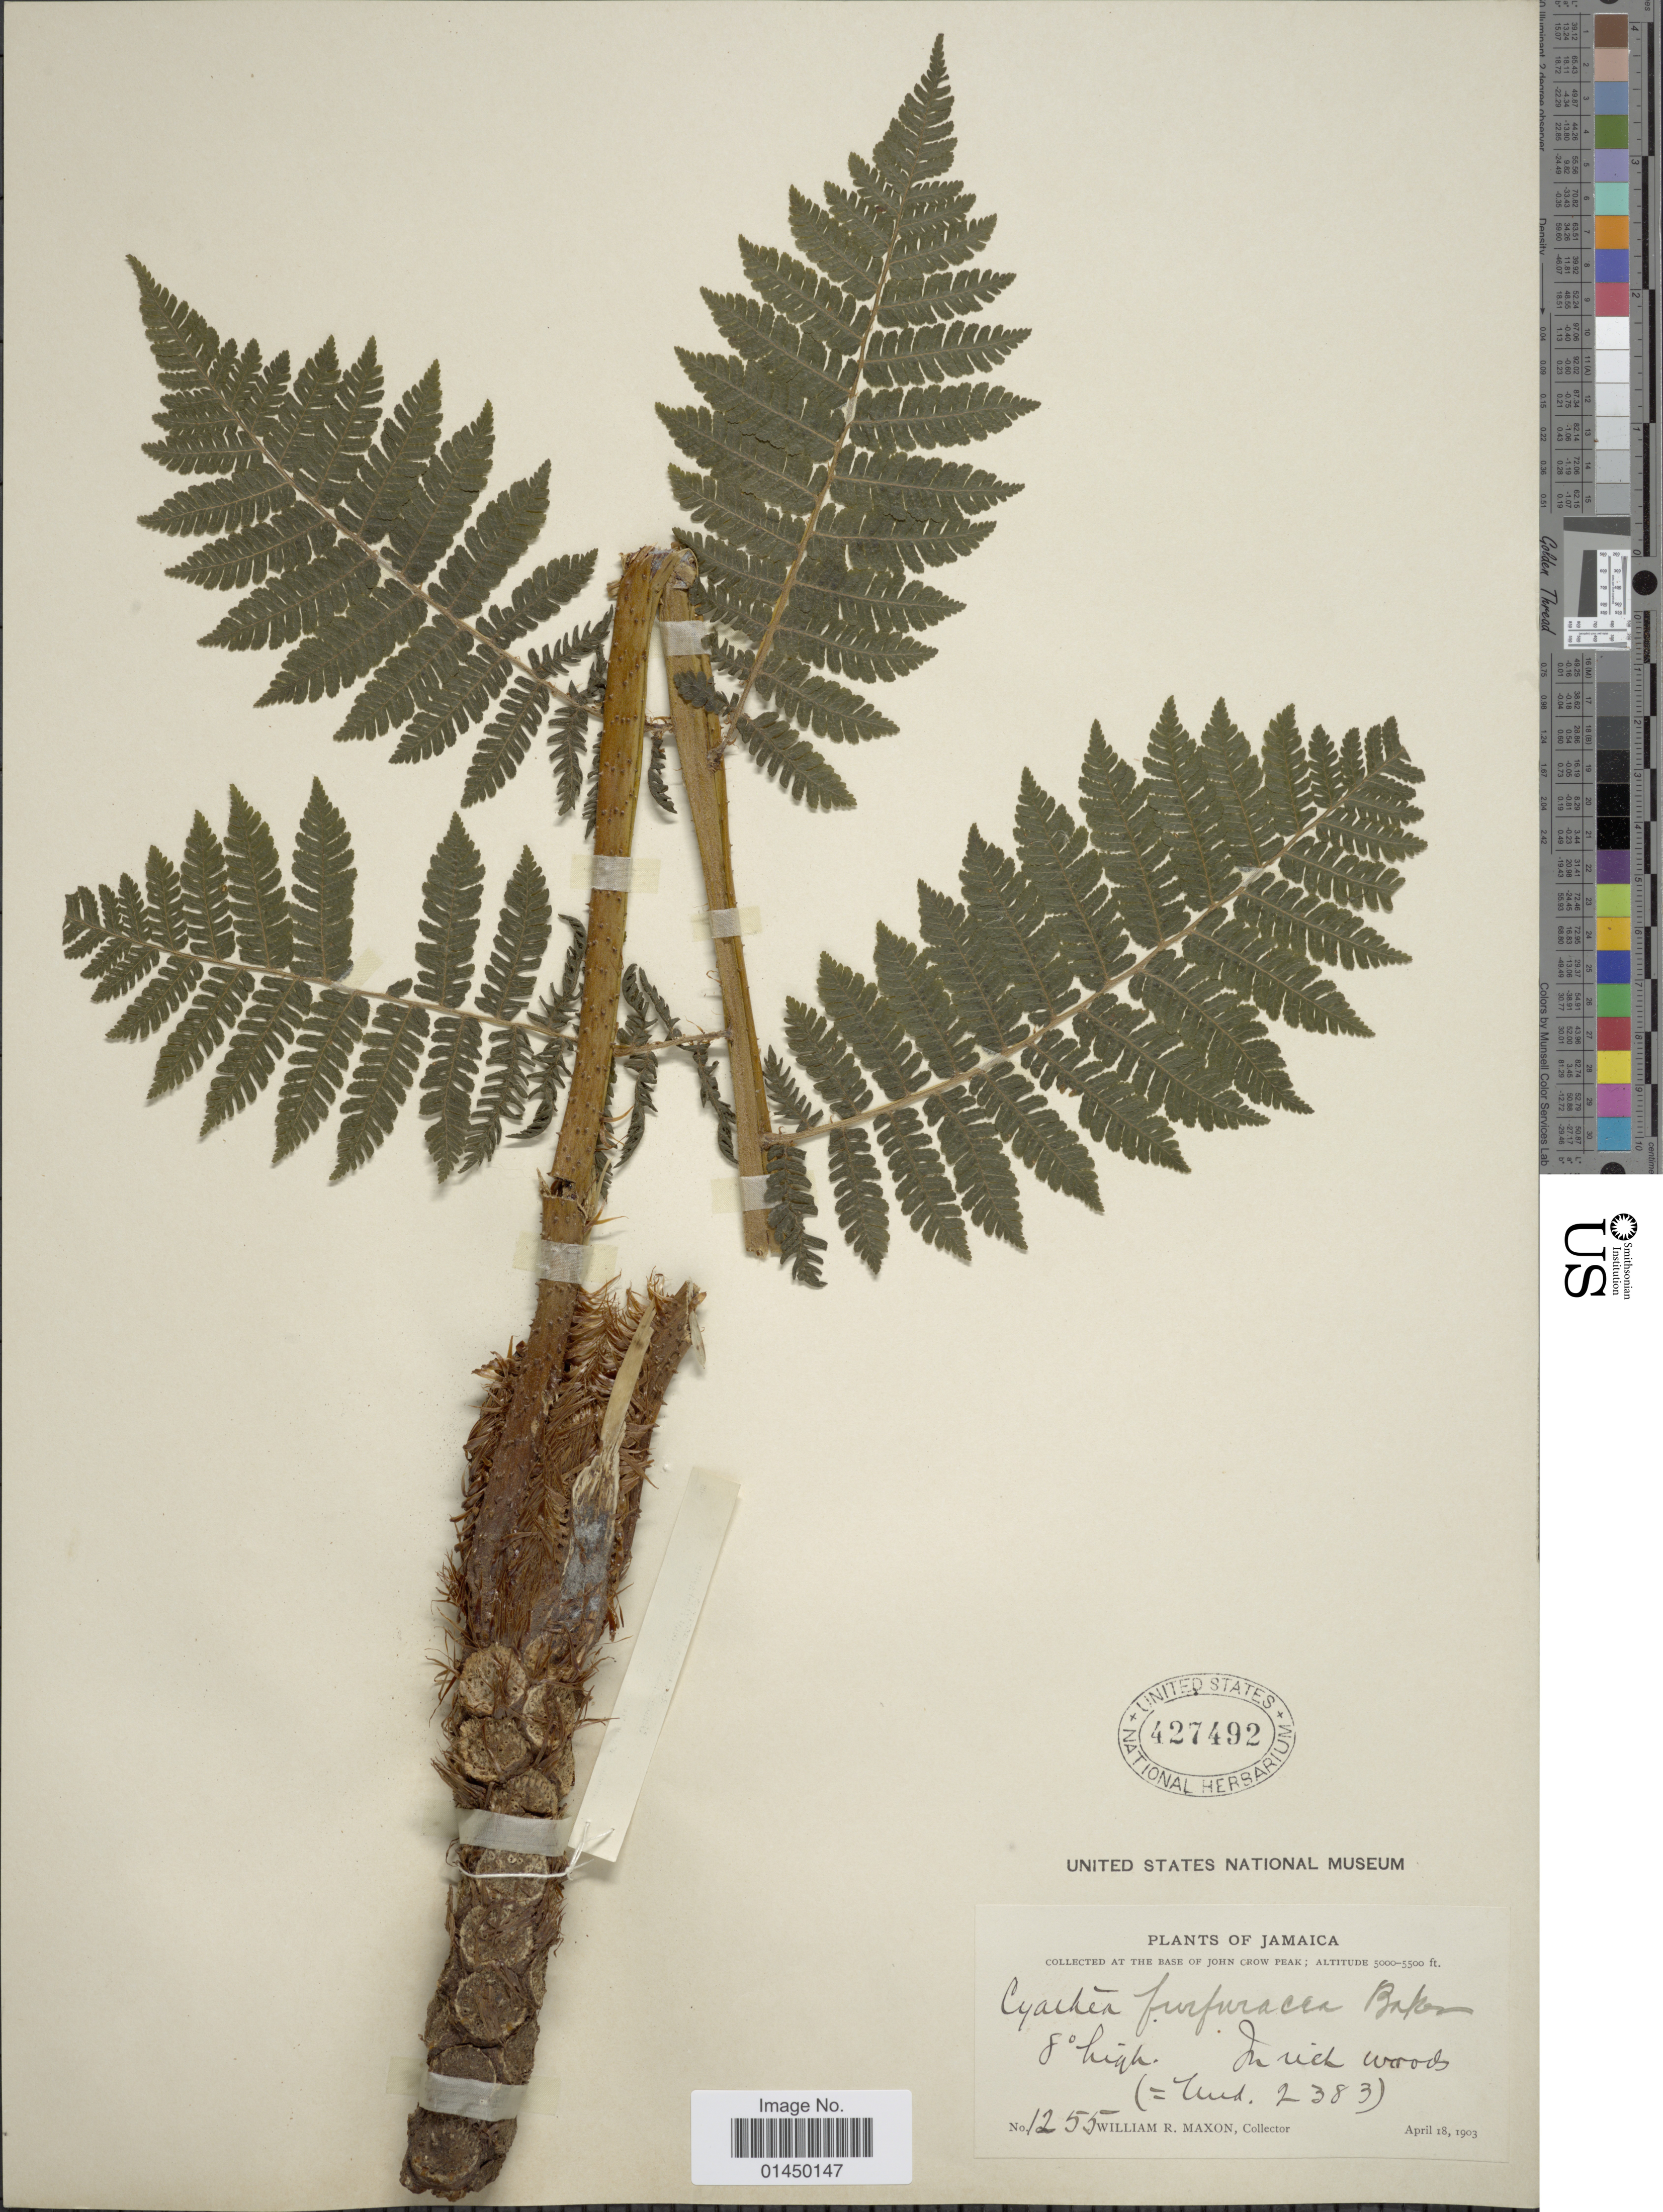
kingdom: Plantae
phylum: Tracheophyta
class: Polypodiopsida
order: Cyatheales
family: Cyatheaceae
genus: Cyathea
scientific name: Cyathea furfuracea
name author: Christ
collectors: W. R. Maxon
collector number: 1255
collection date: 1903-04-18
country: Jamaica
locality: At the Base of John Crow Peak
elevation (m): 1524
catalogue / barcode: US 427492